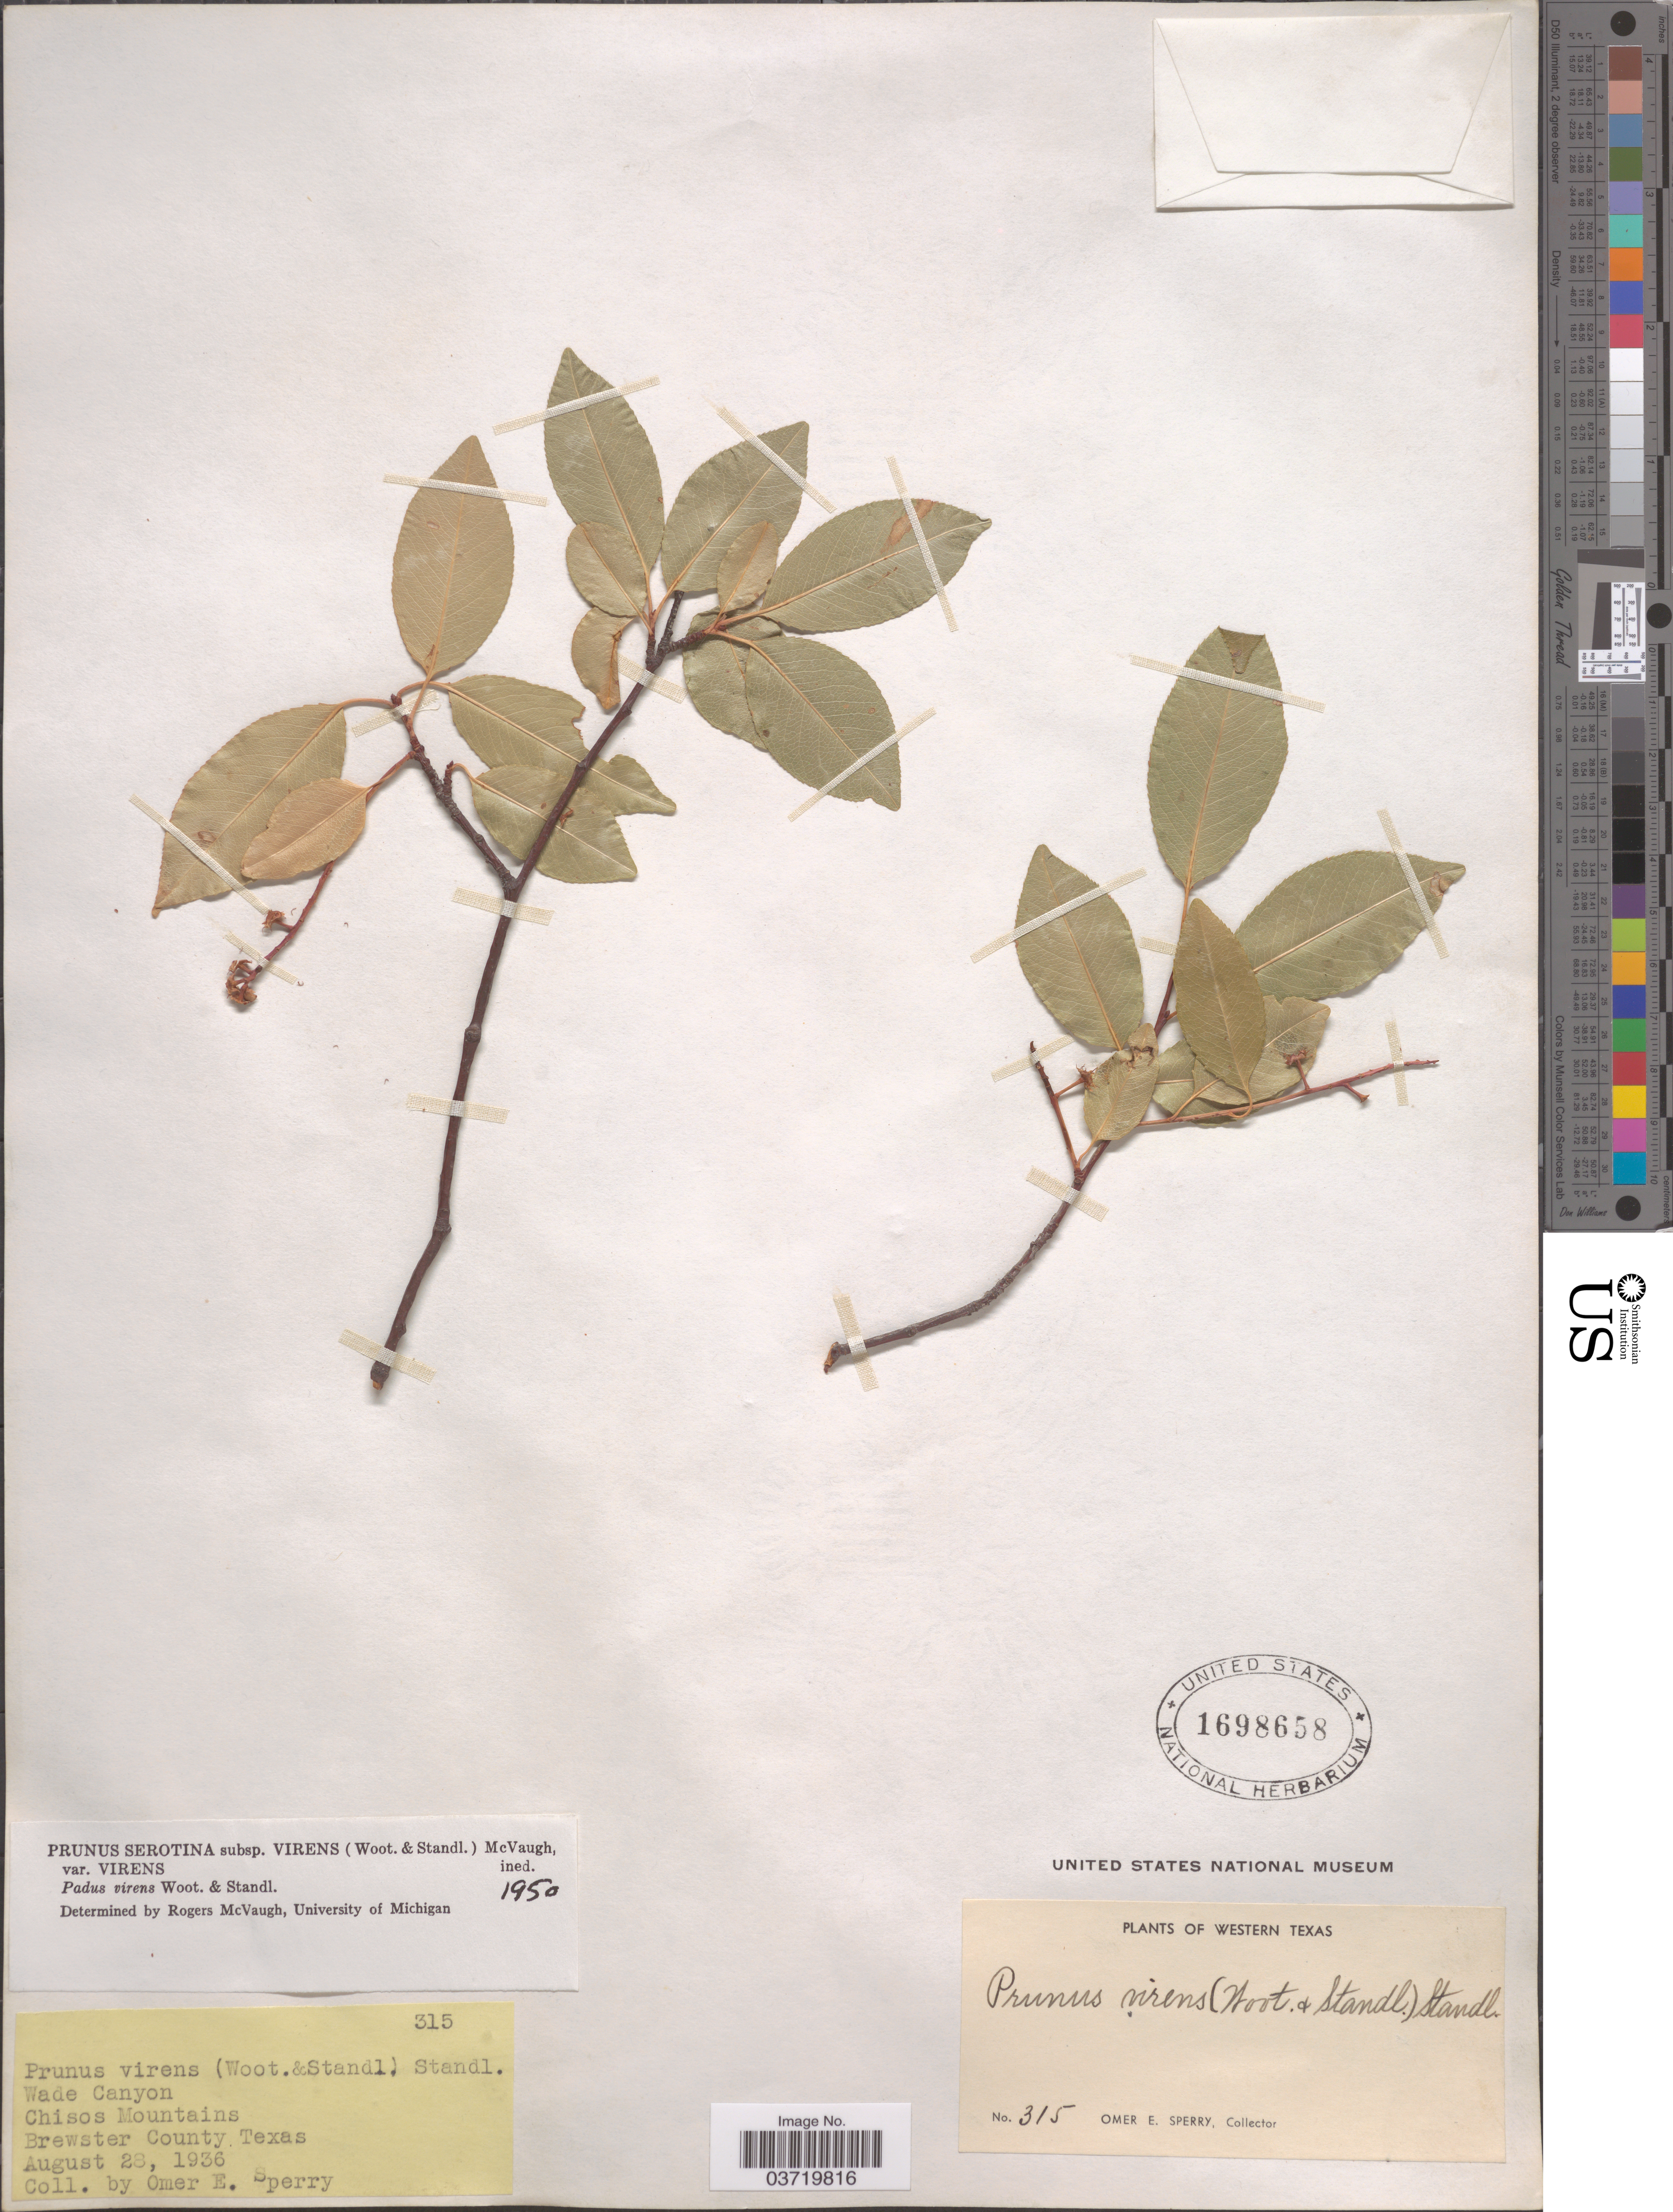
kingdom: Plantae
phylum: Tracheophyta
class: Magnoliopsida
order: Rosales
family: Rosaceae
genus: Prunus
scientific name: Prunus serotina var. rufula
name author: (Wooton & Standl.) McVaugh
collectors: O. E. Sperry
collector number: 315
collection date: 1936-08-28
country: United States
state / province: Texas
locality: Western Texas. Wade Canyon. Chisos Mountains. Brewster County.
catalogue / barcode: US 1698658